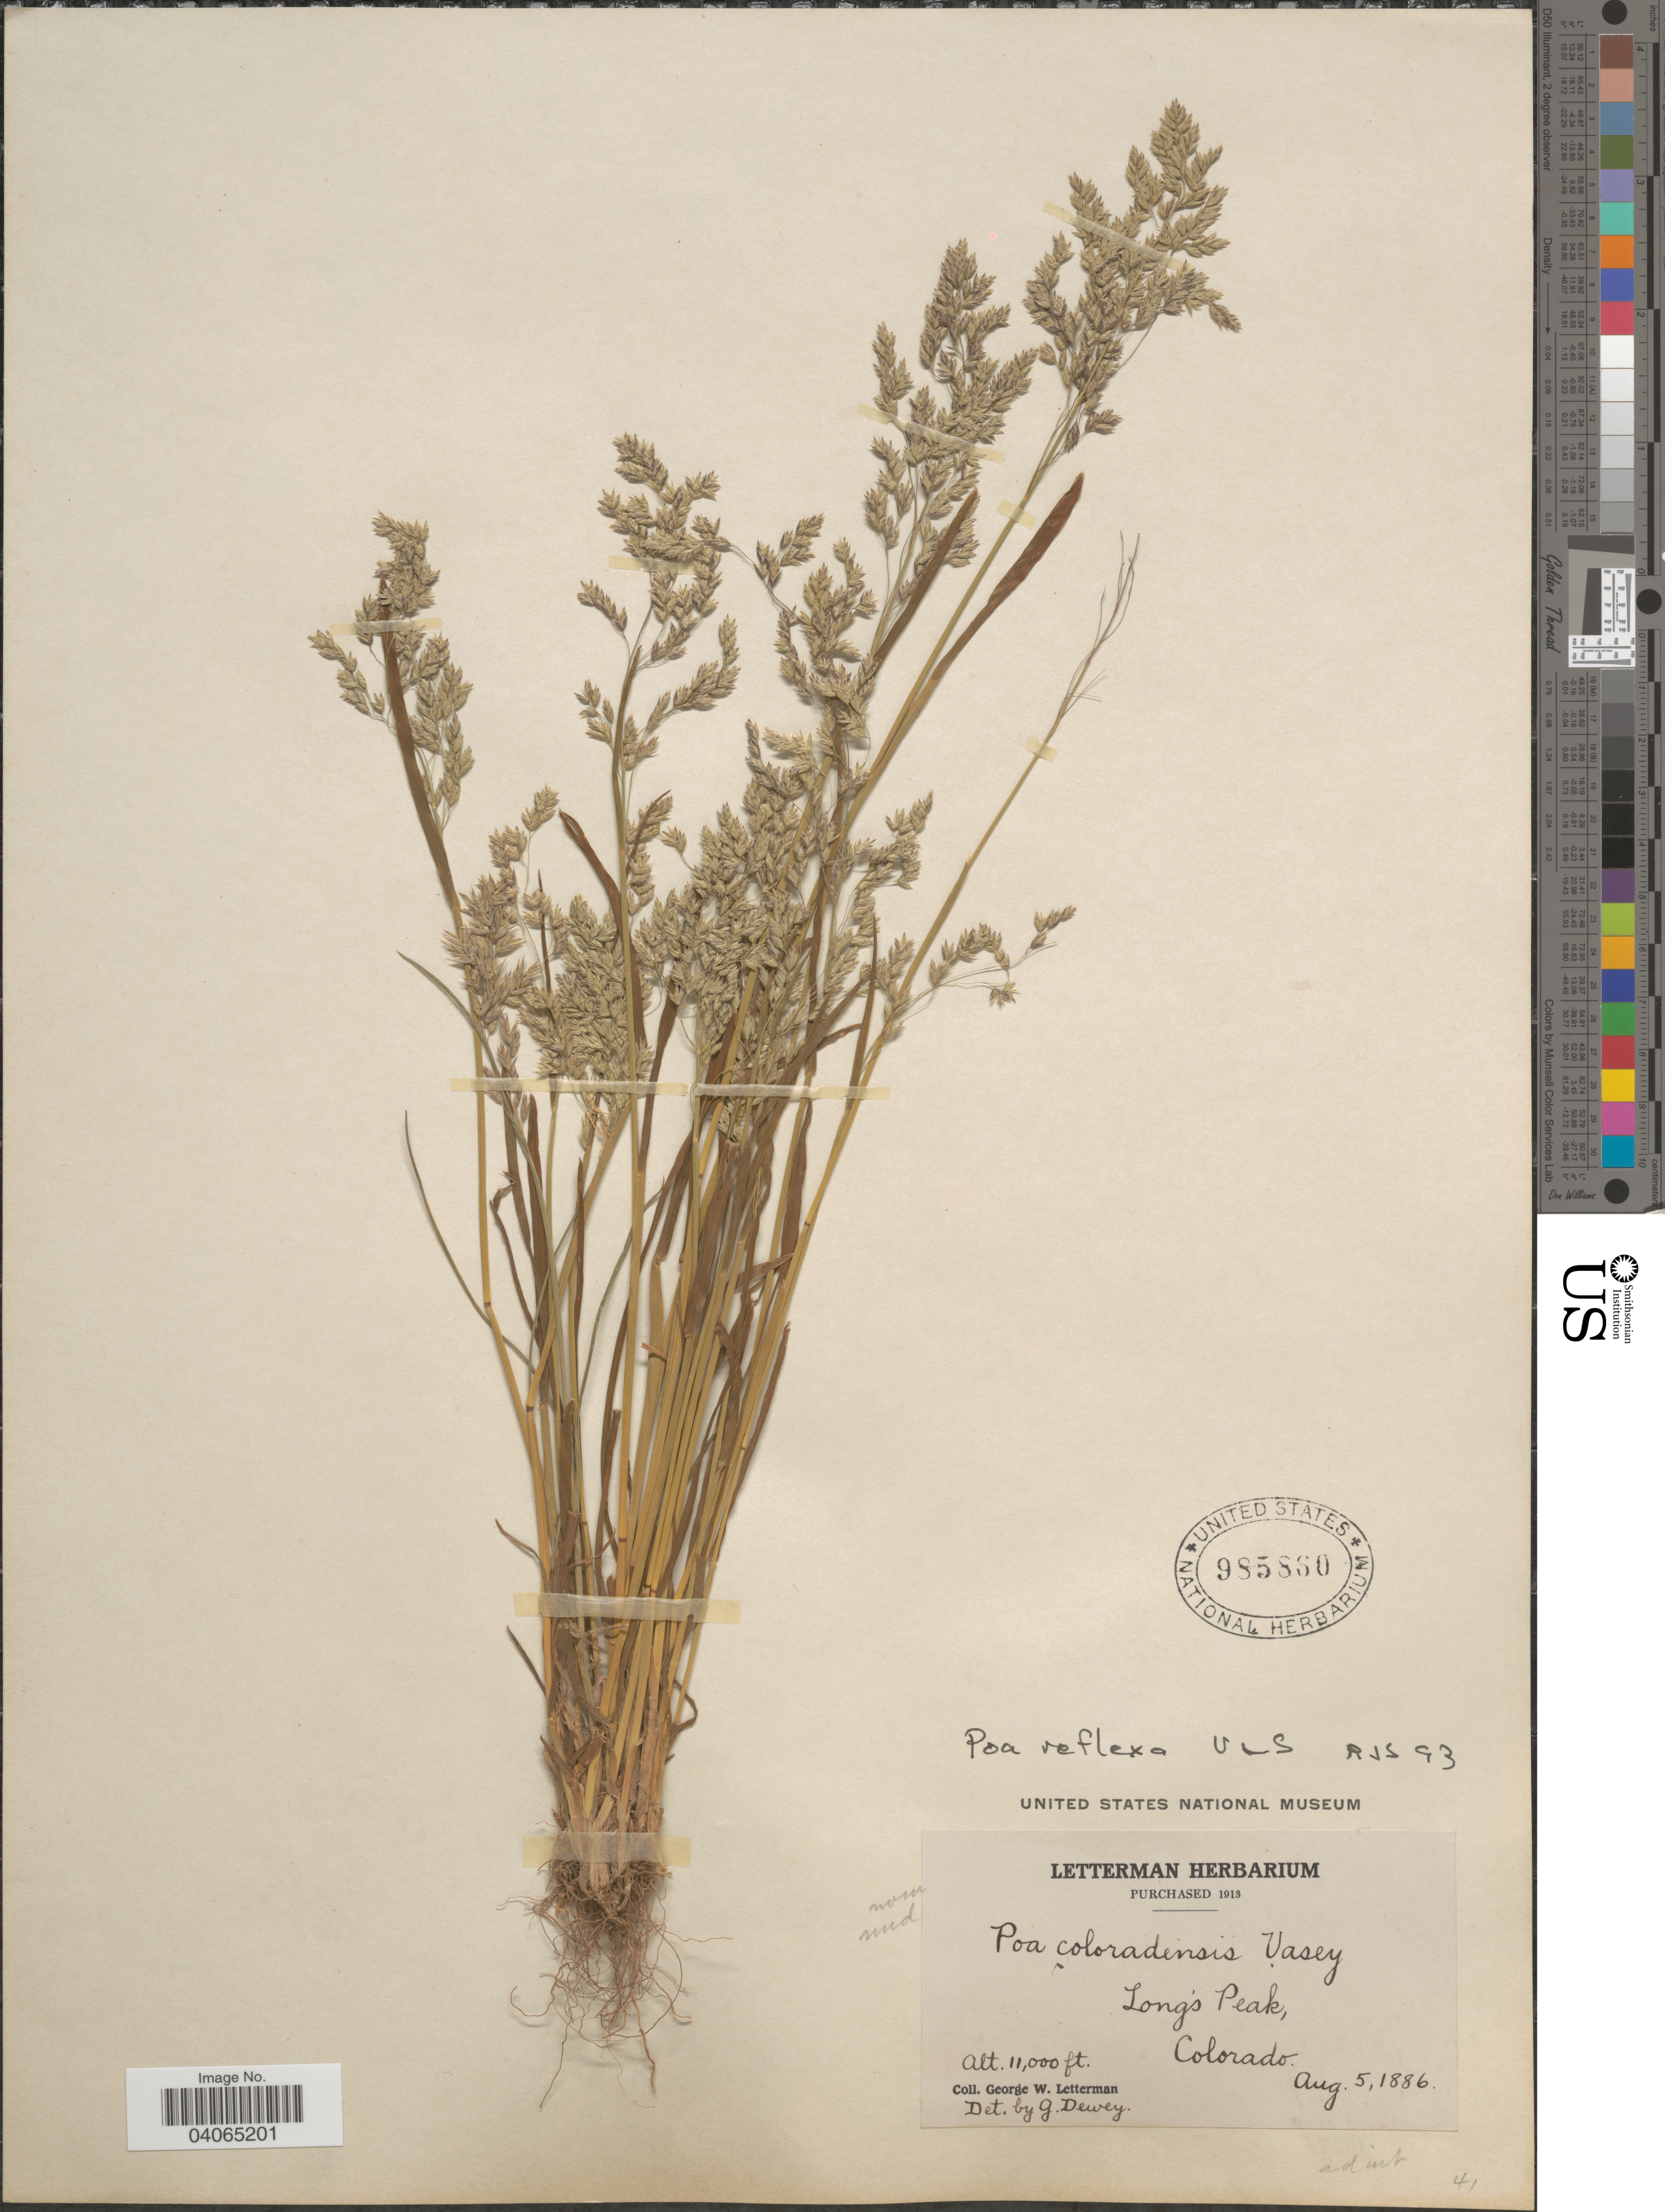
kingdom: Plantae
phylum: Tracheophyta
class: Liliopsida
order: Poales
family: Poaceae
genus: Poa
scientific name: Poa reflexa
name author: Vasey & Scribn.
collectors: G. W. Letterman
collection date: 1886-08-05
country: United States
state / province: Colorado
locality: Long's Peak.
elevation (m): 3353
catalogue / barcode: US 985860